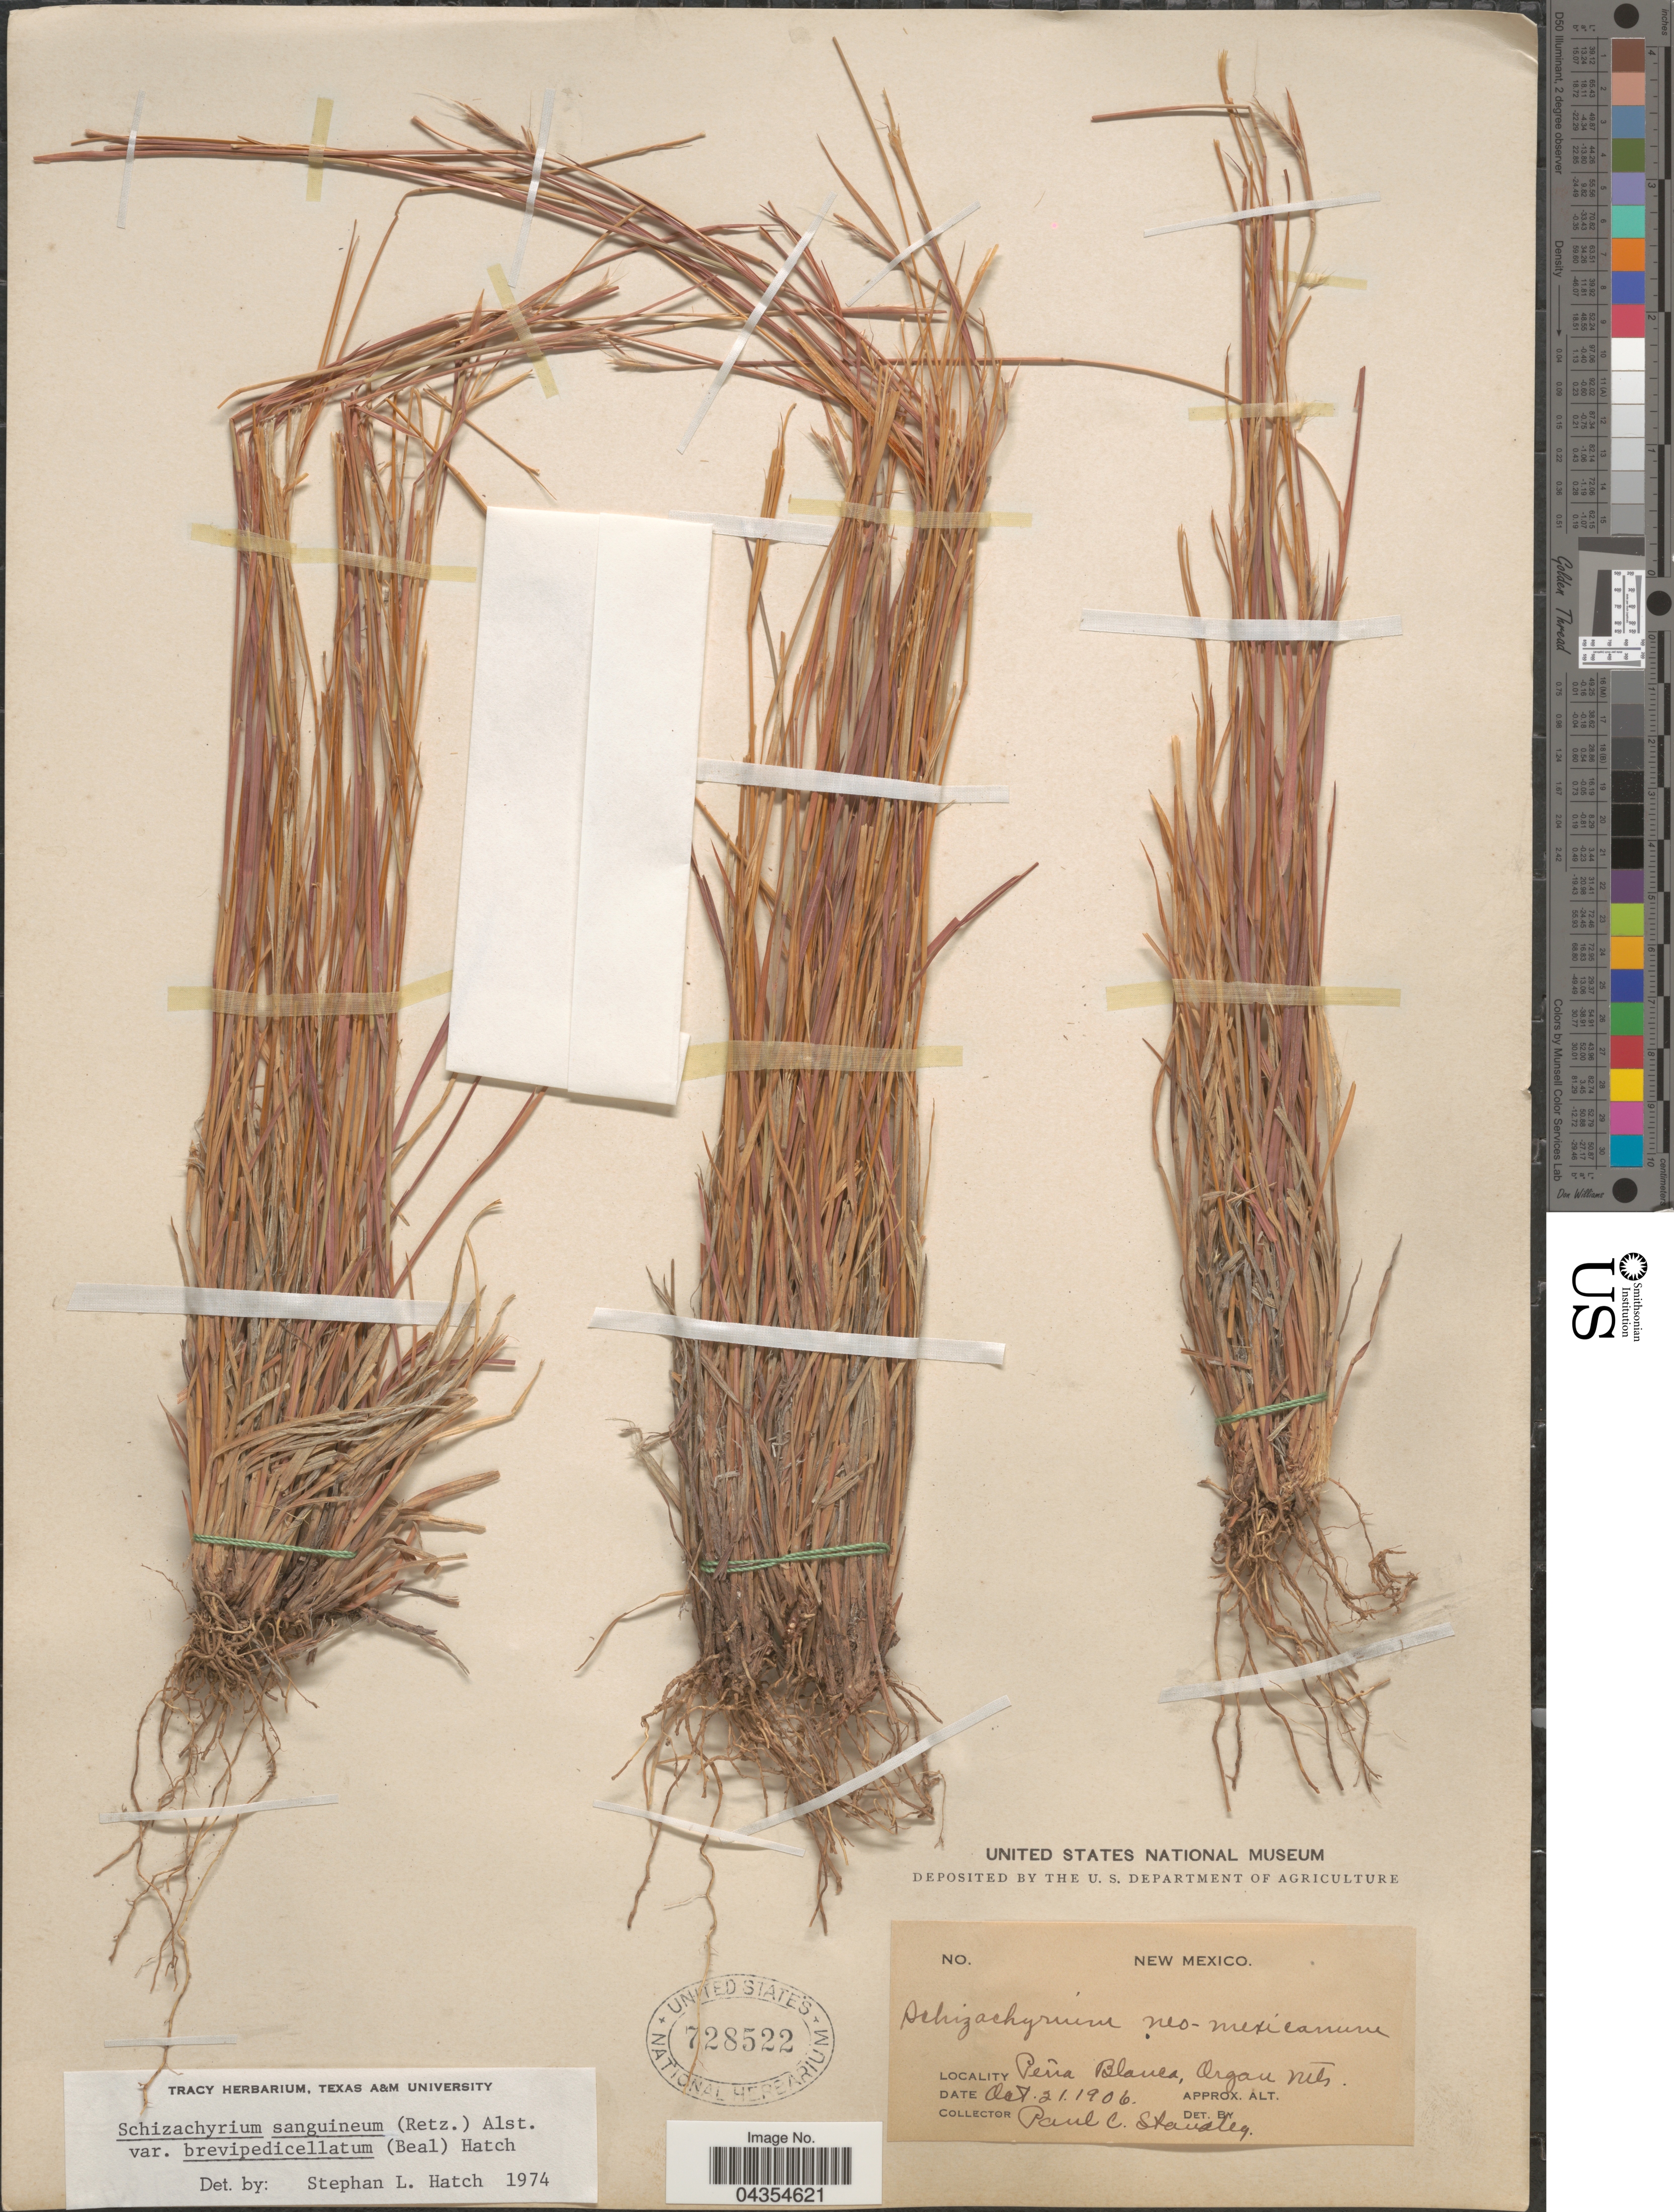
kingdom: Plantae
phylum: Tracheophyta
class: Liliopsida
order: Poales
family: Poaceae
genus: Schizachyrium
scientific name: Schizachyrium sanguineum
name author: (Retz.) Alston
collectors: P. C. Standley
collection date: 1906-10-21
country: United States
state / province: New Mexico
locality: Peña Blanca, Organ Mts.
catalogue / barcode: US 728522